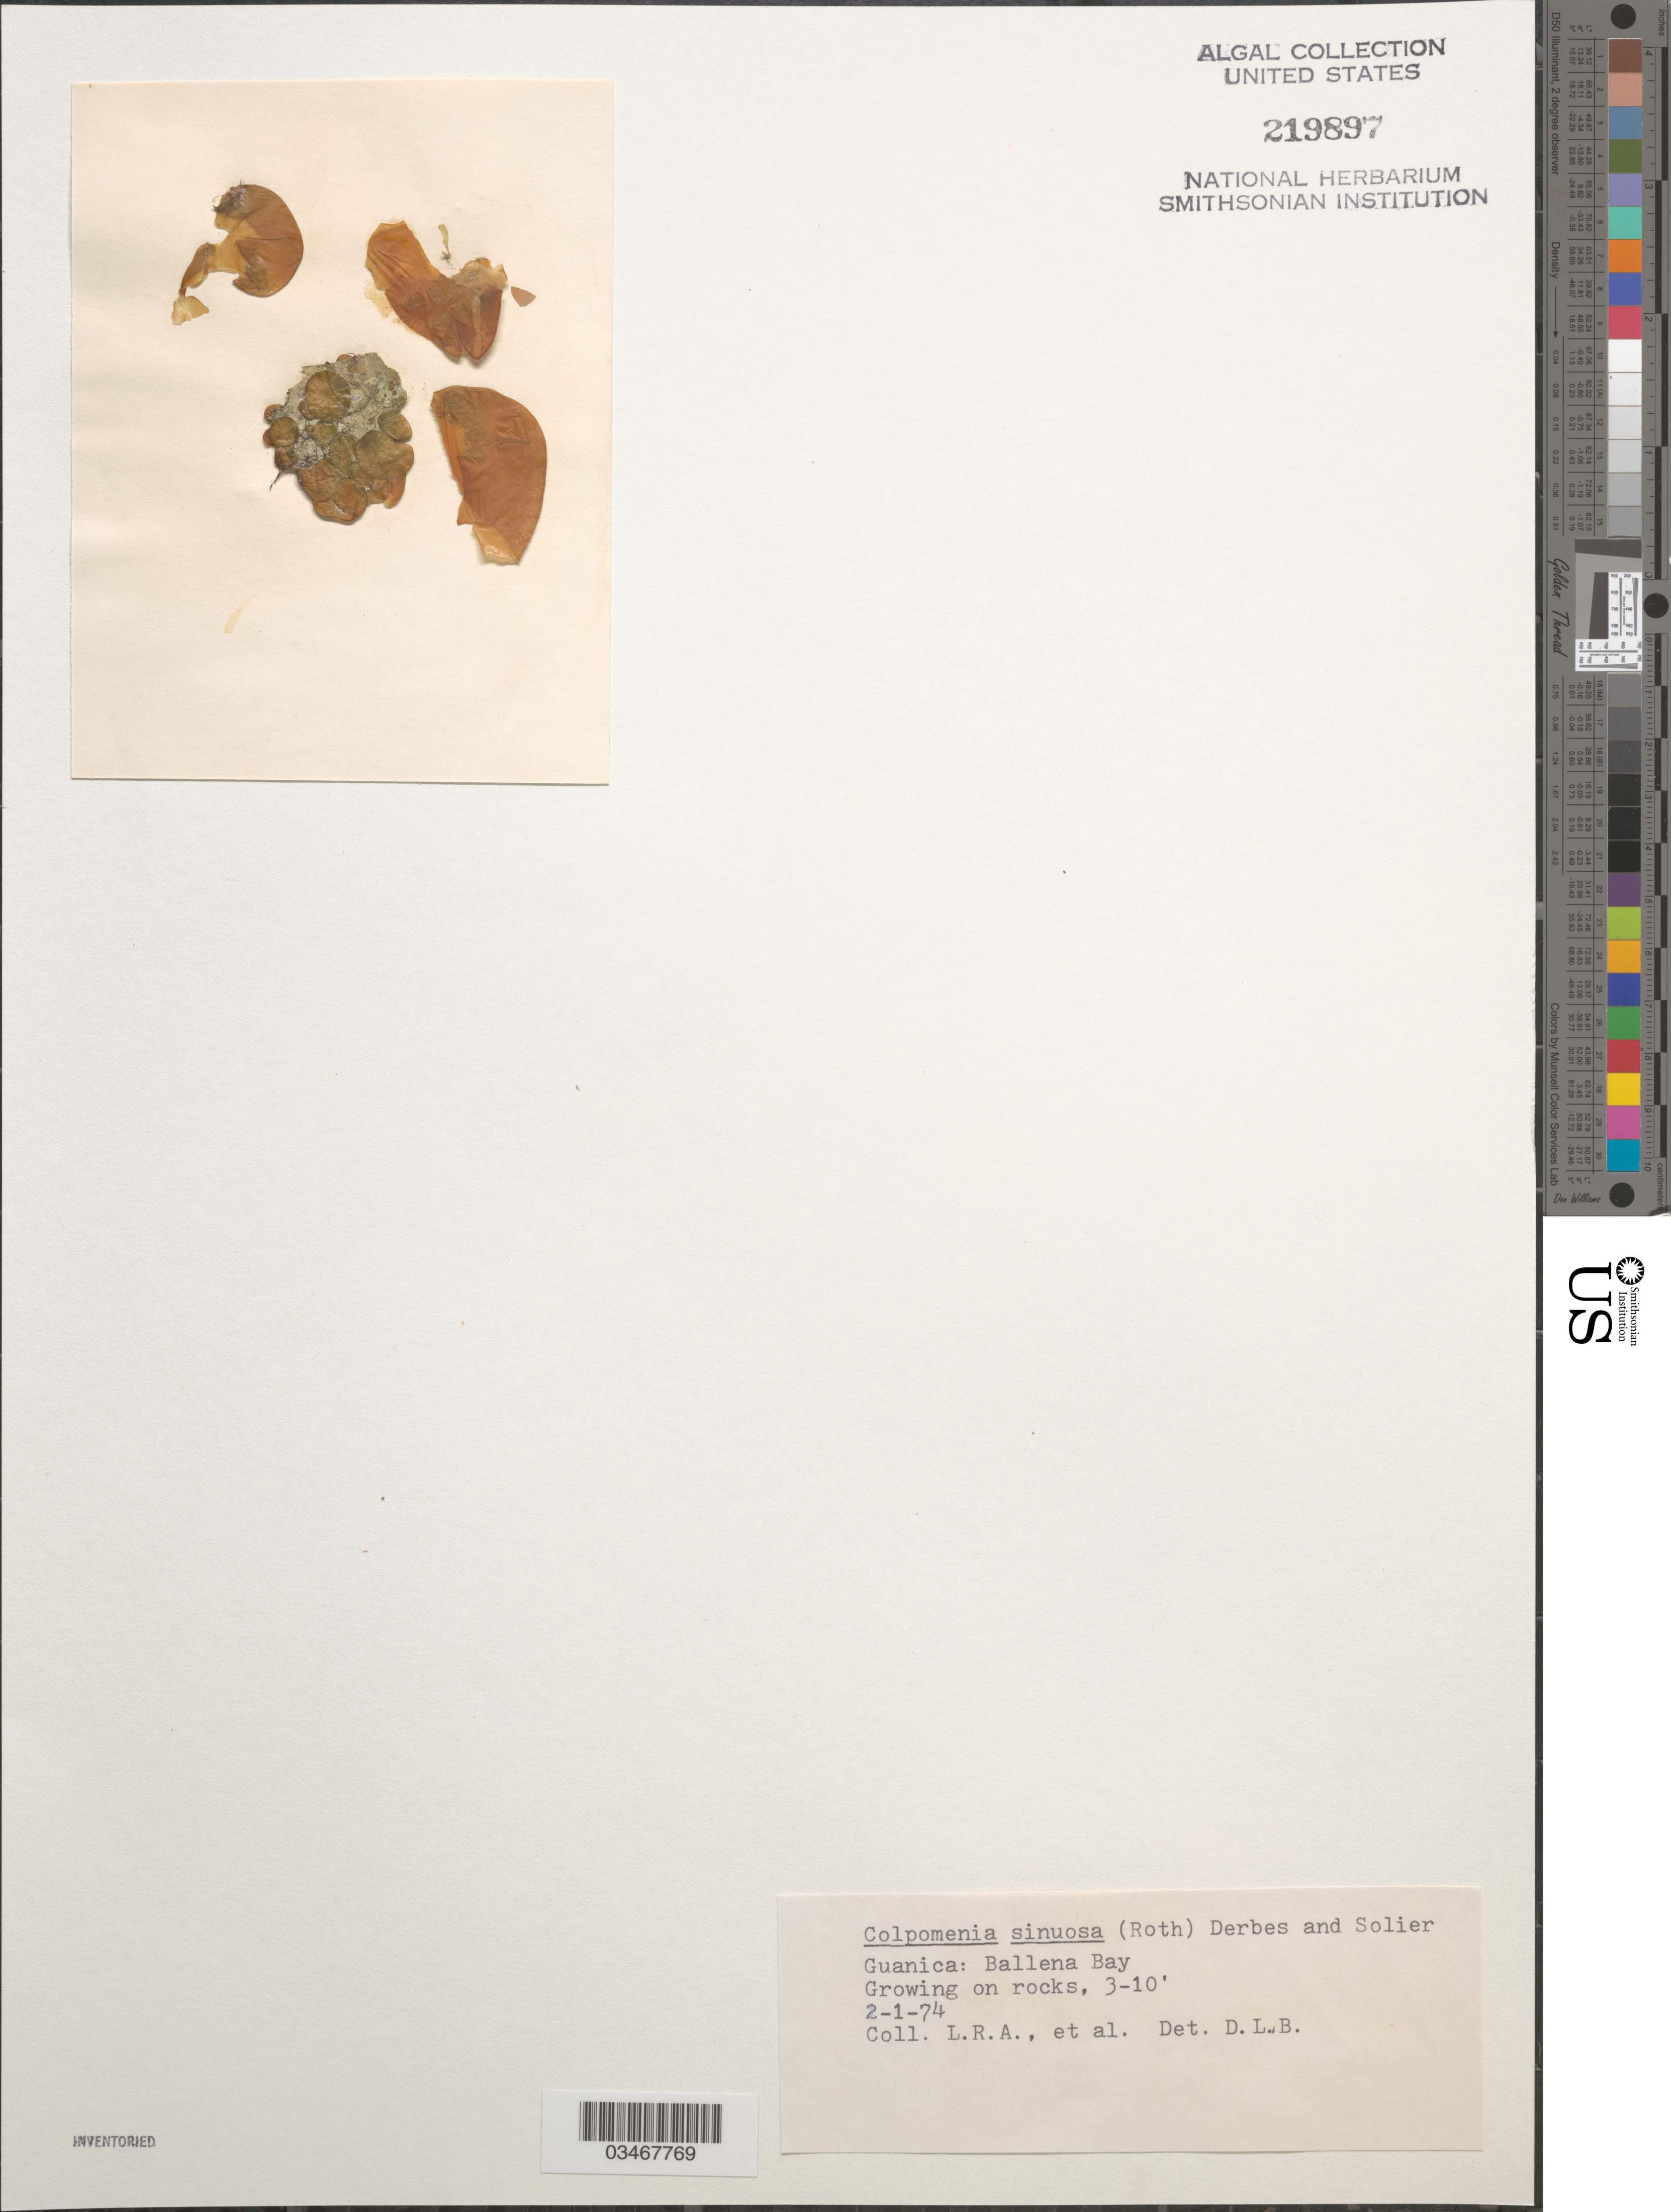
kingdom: Chromista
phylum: Ochrophyta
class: Phaeophyceae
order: Scytosiphonales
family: Scytosiphonaceae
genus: Colpomenia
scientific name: Colpomenia sinuosa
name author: (K. Mert. ex Roth) Derbes & Solier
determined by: Ballantine, D. L.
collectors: L. Almodovar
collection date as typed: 01 Feb 1974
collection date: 1974-02-01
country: Puerto Rico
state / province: Guanica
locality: Ballena Bay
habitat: Growing on rocks.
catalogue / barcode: US 219897